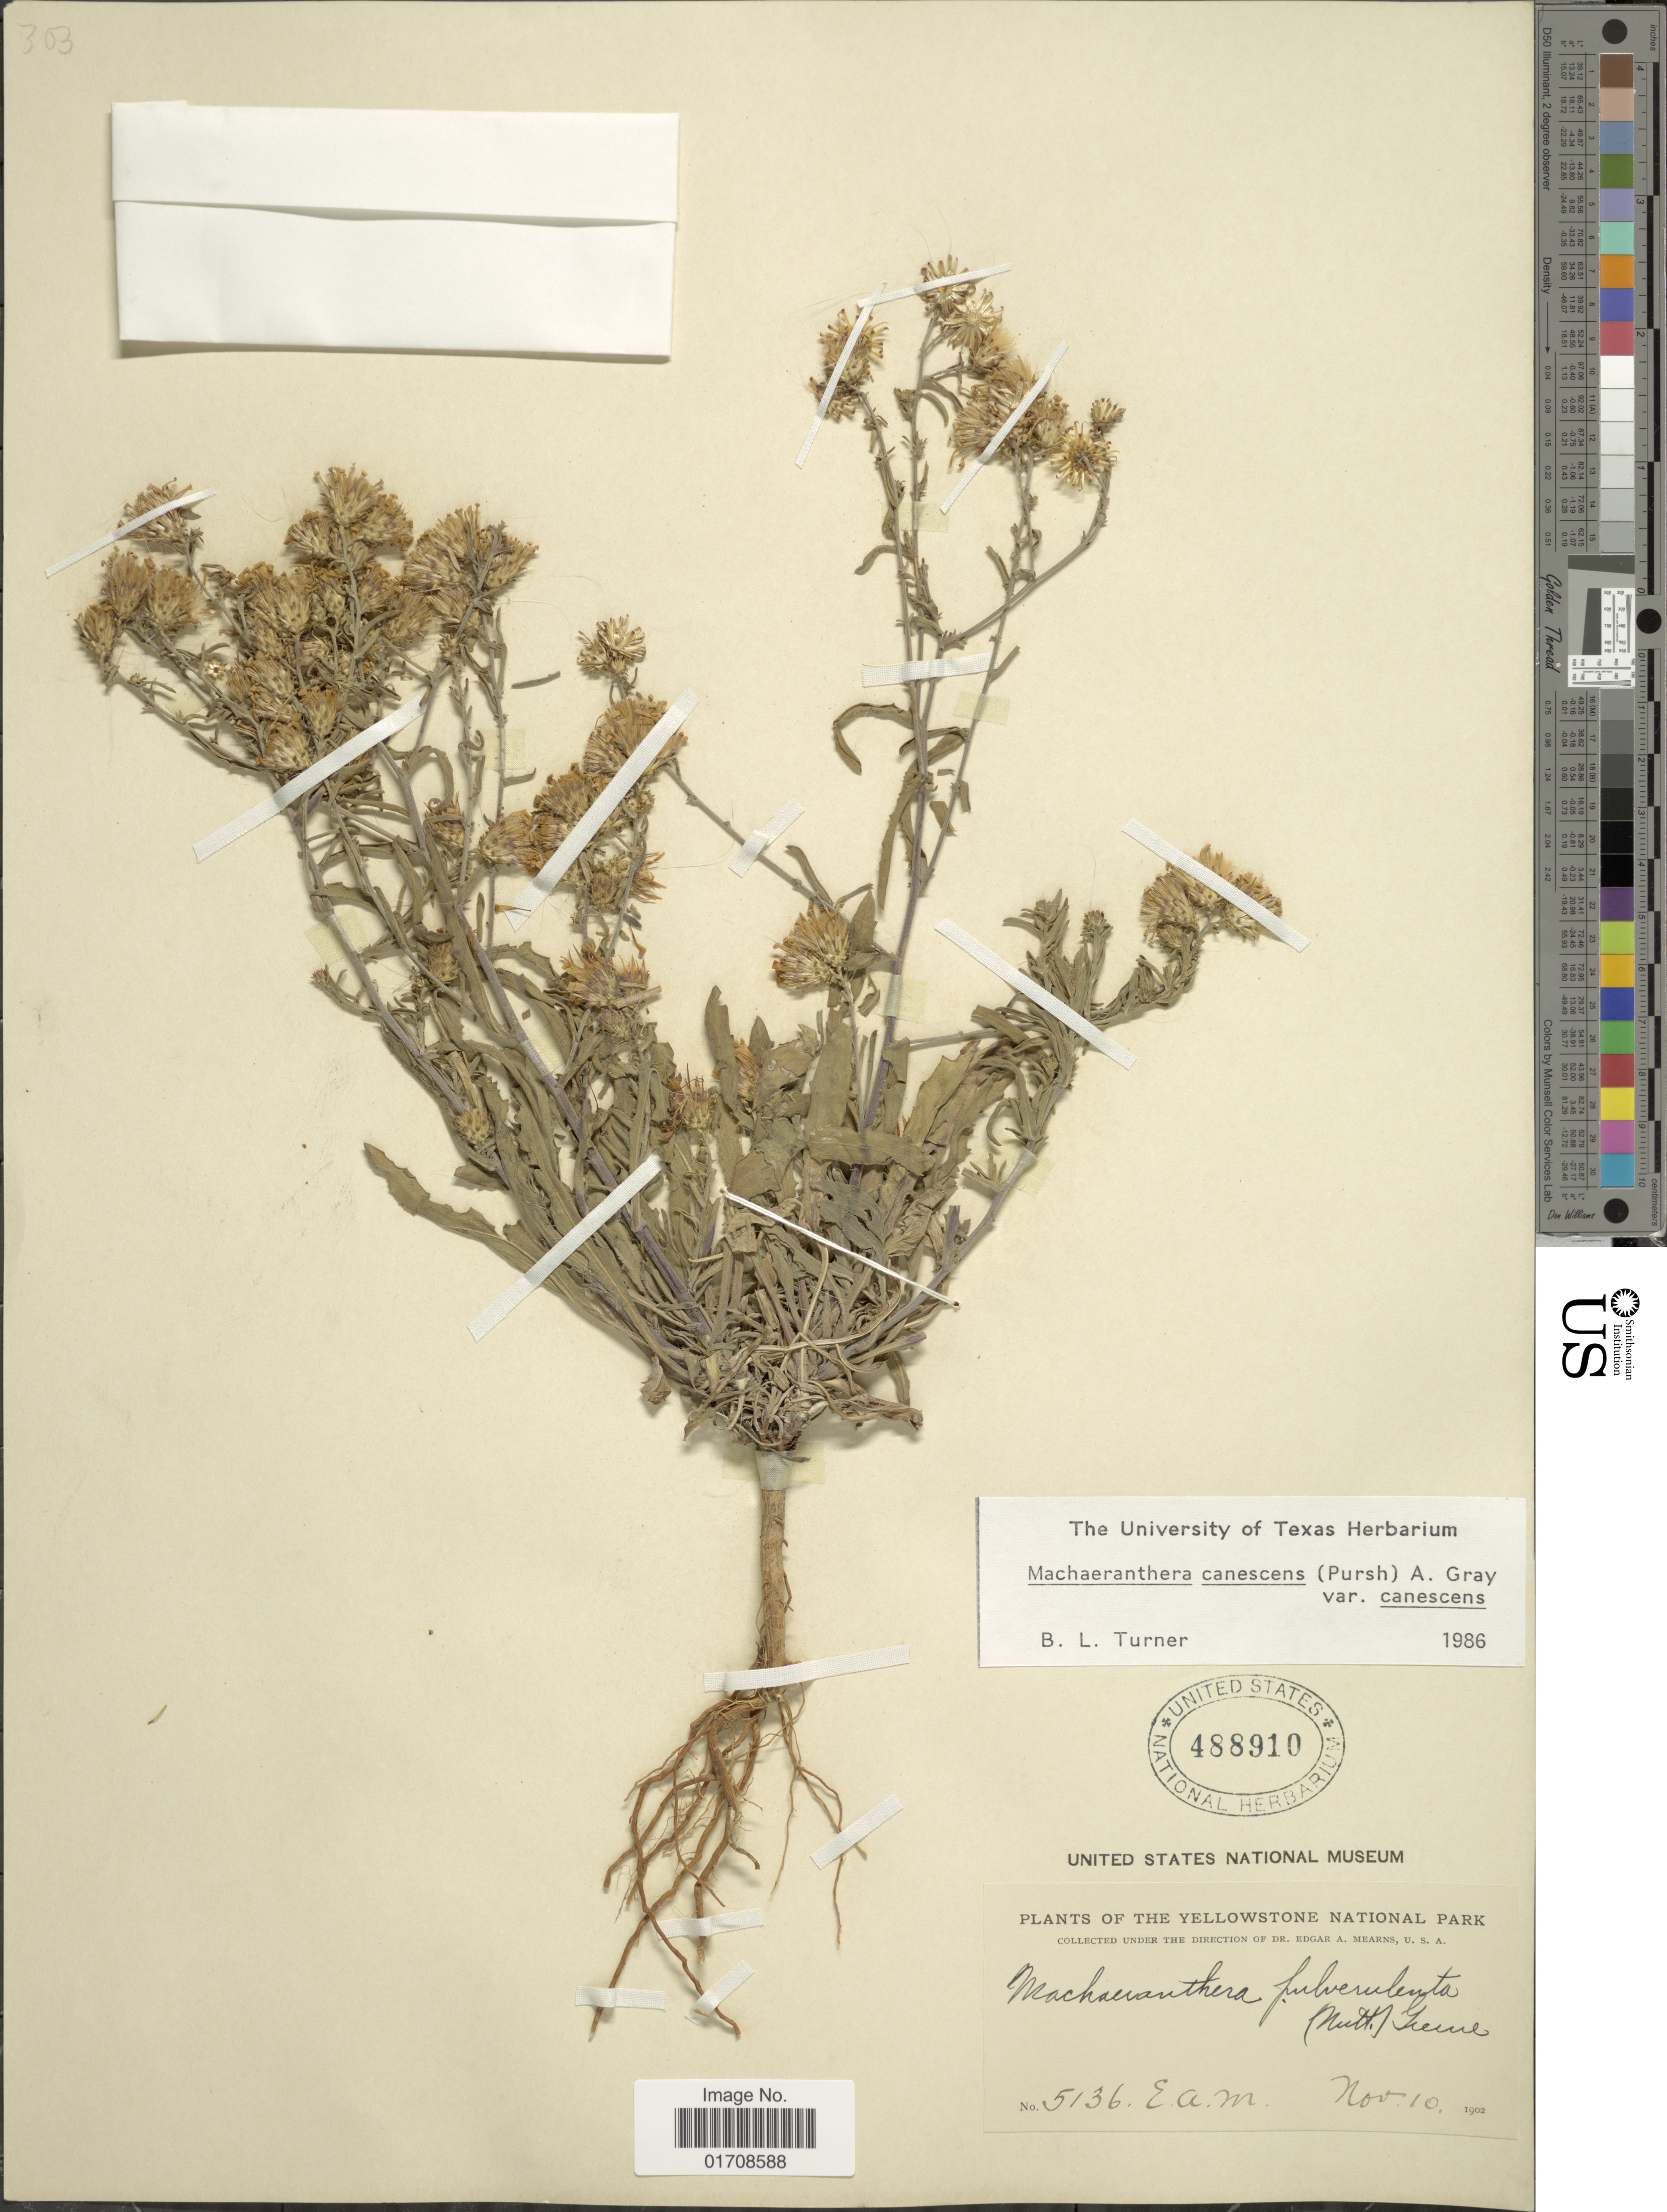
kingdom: Plantae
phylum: Tracheophyta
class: Magnoliopsida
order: Asterales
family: Asteraceae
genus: Machaeranthera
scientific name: Machaeranthera canescens var. canescens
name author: (Pursh) A. Gray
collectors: E. A. Mearns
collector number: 5136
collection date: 1902-11-10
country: United States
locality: Yellowstone National Park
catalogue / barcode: US 488910